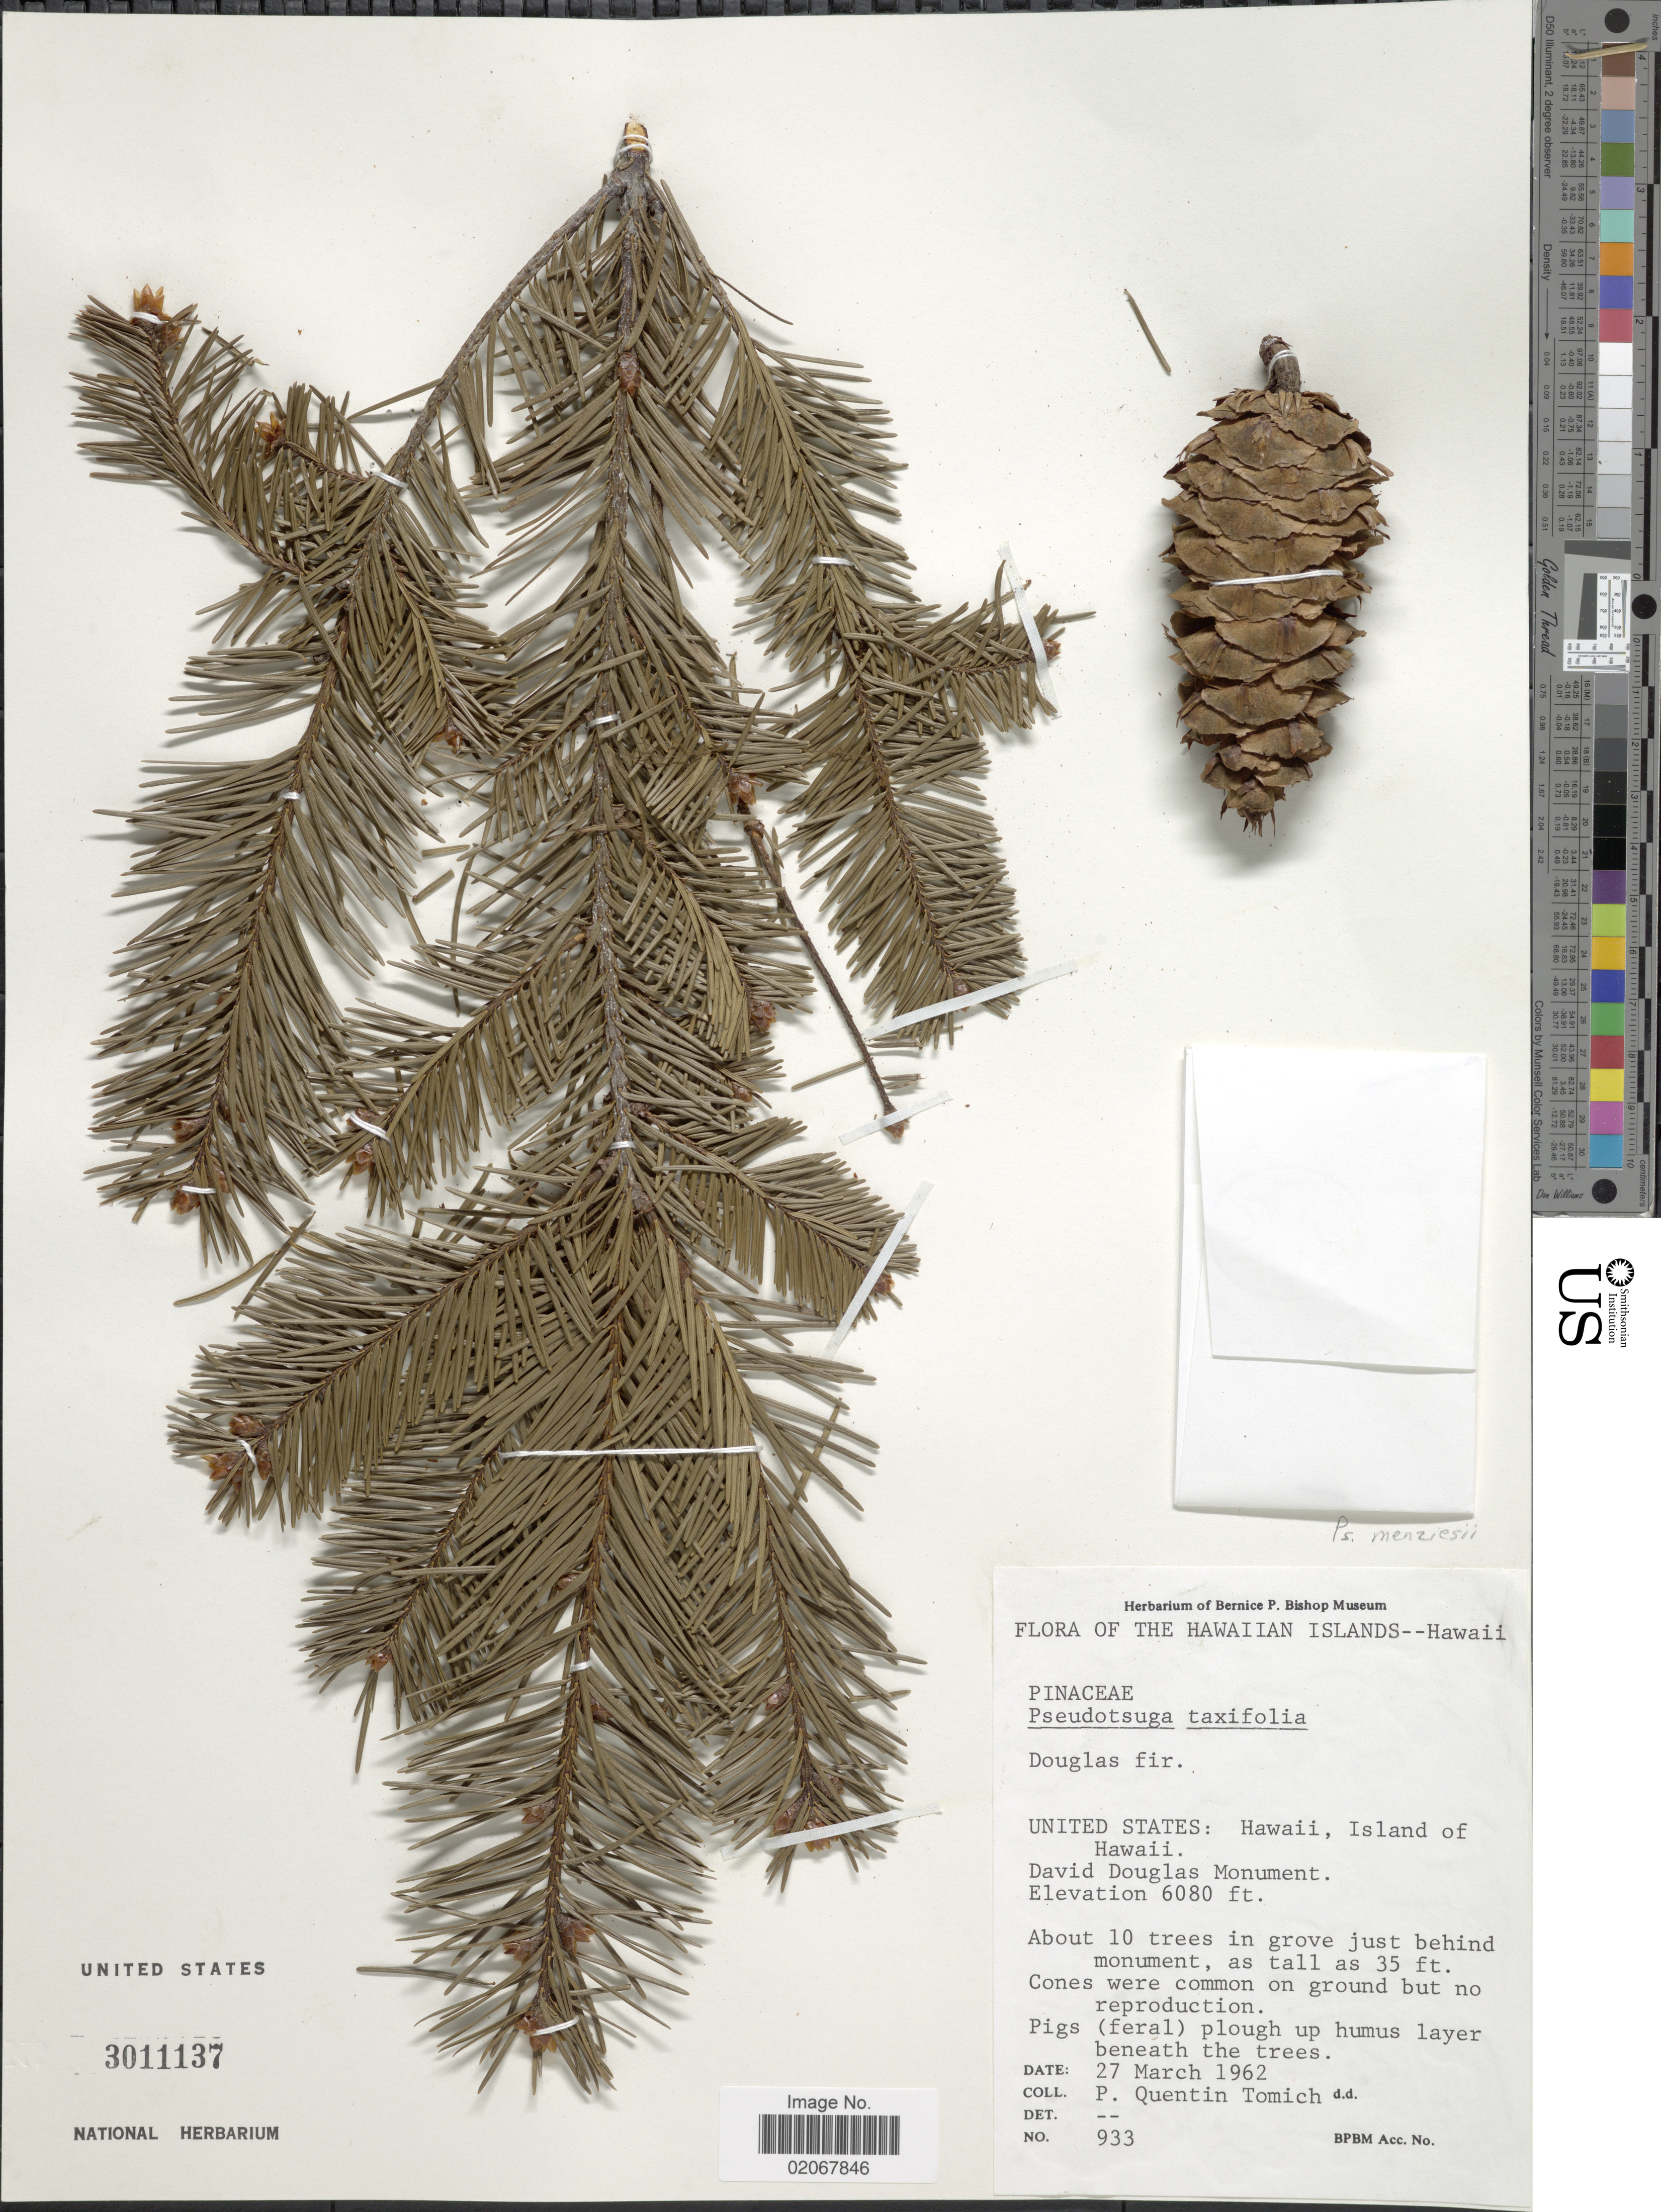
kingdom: Plantae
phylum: Tracheophyta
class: Pinopsida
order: Pinales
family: Pinaceae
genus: Pseudotsuga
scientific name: Pseudotsuga menziesii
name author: (Mirb.) Franco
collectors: P. Tomich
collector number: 933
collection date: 1962-03-27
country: United States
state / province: Hawaii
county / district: Hawaii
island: Hawaii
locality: David Douglas Monument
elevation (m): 1853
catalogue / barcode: US 3011137